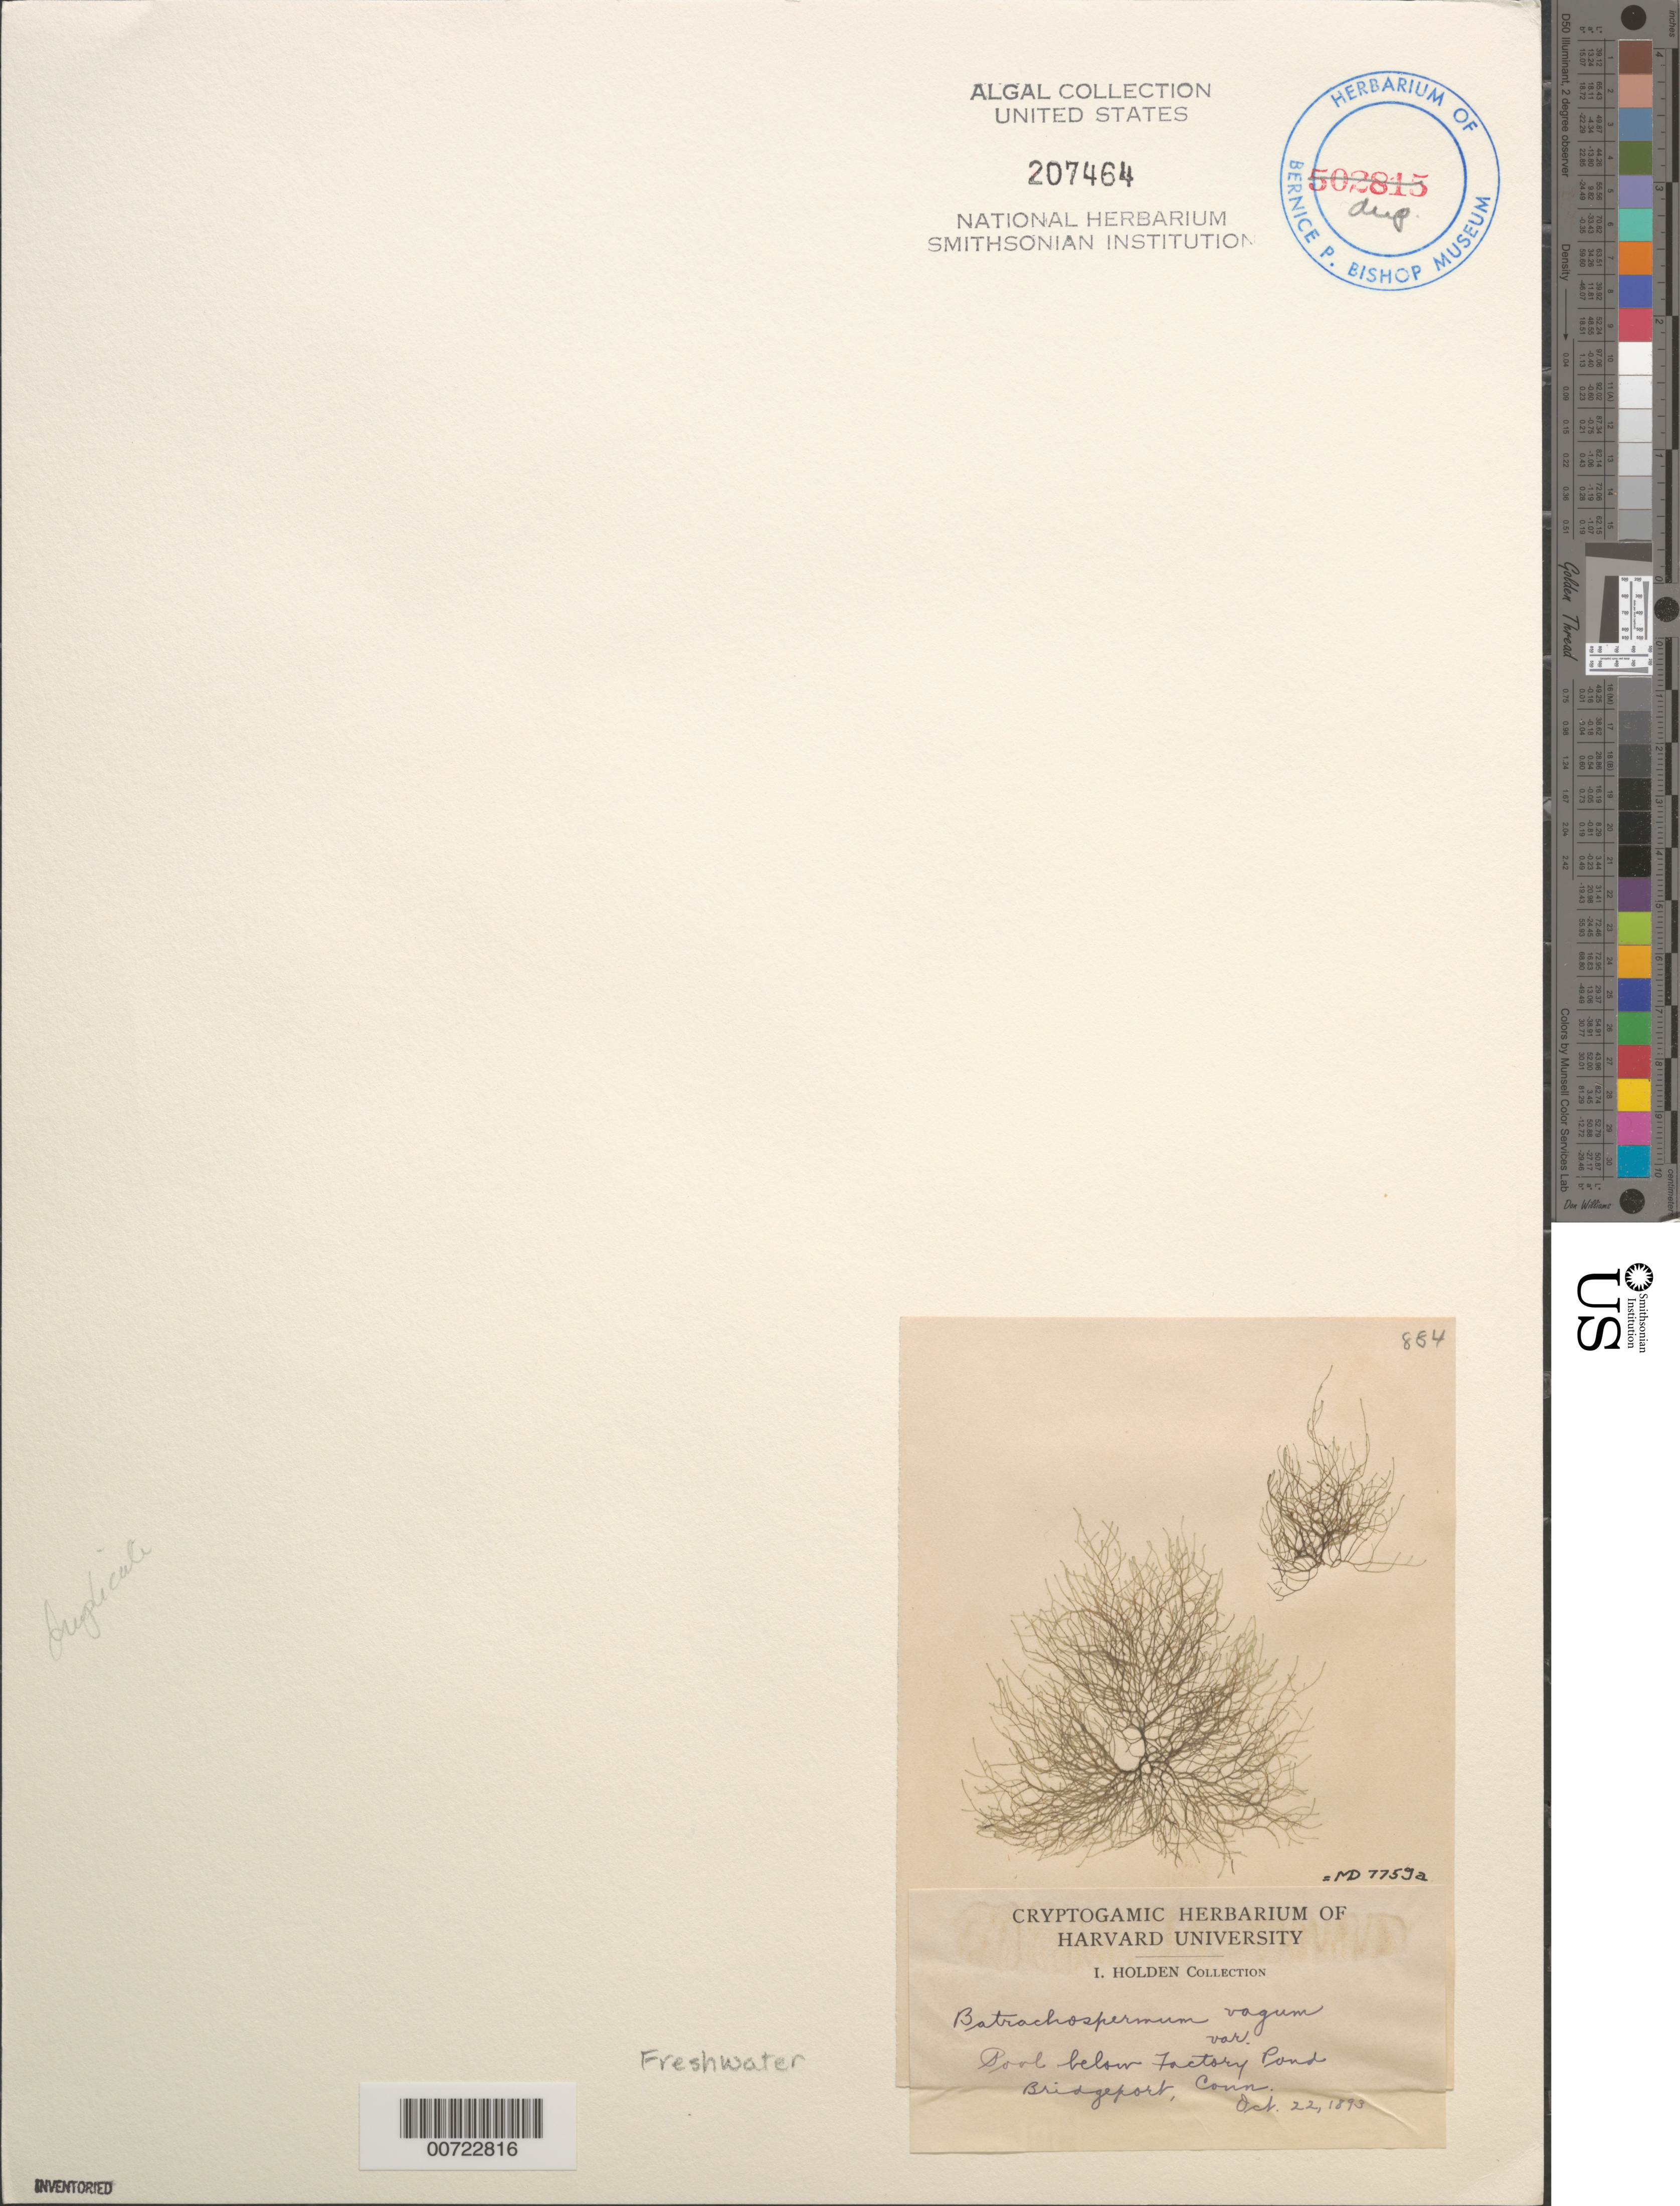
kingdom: Plantae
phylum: Rhodophyta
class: Florideophyceae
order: Batrachospermales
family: Batrachospermaceae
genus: Batrachospermum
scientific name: Batrachospermum turfosum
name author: Bory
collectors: I. Holden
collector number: MSD 7759A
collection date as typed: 22 Oct 1893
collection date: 1893-10-22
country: United States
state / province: Connecticut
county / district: Fairfield County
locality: Bridgeport, pool below Factory Pond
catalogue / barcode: US 207464